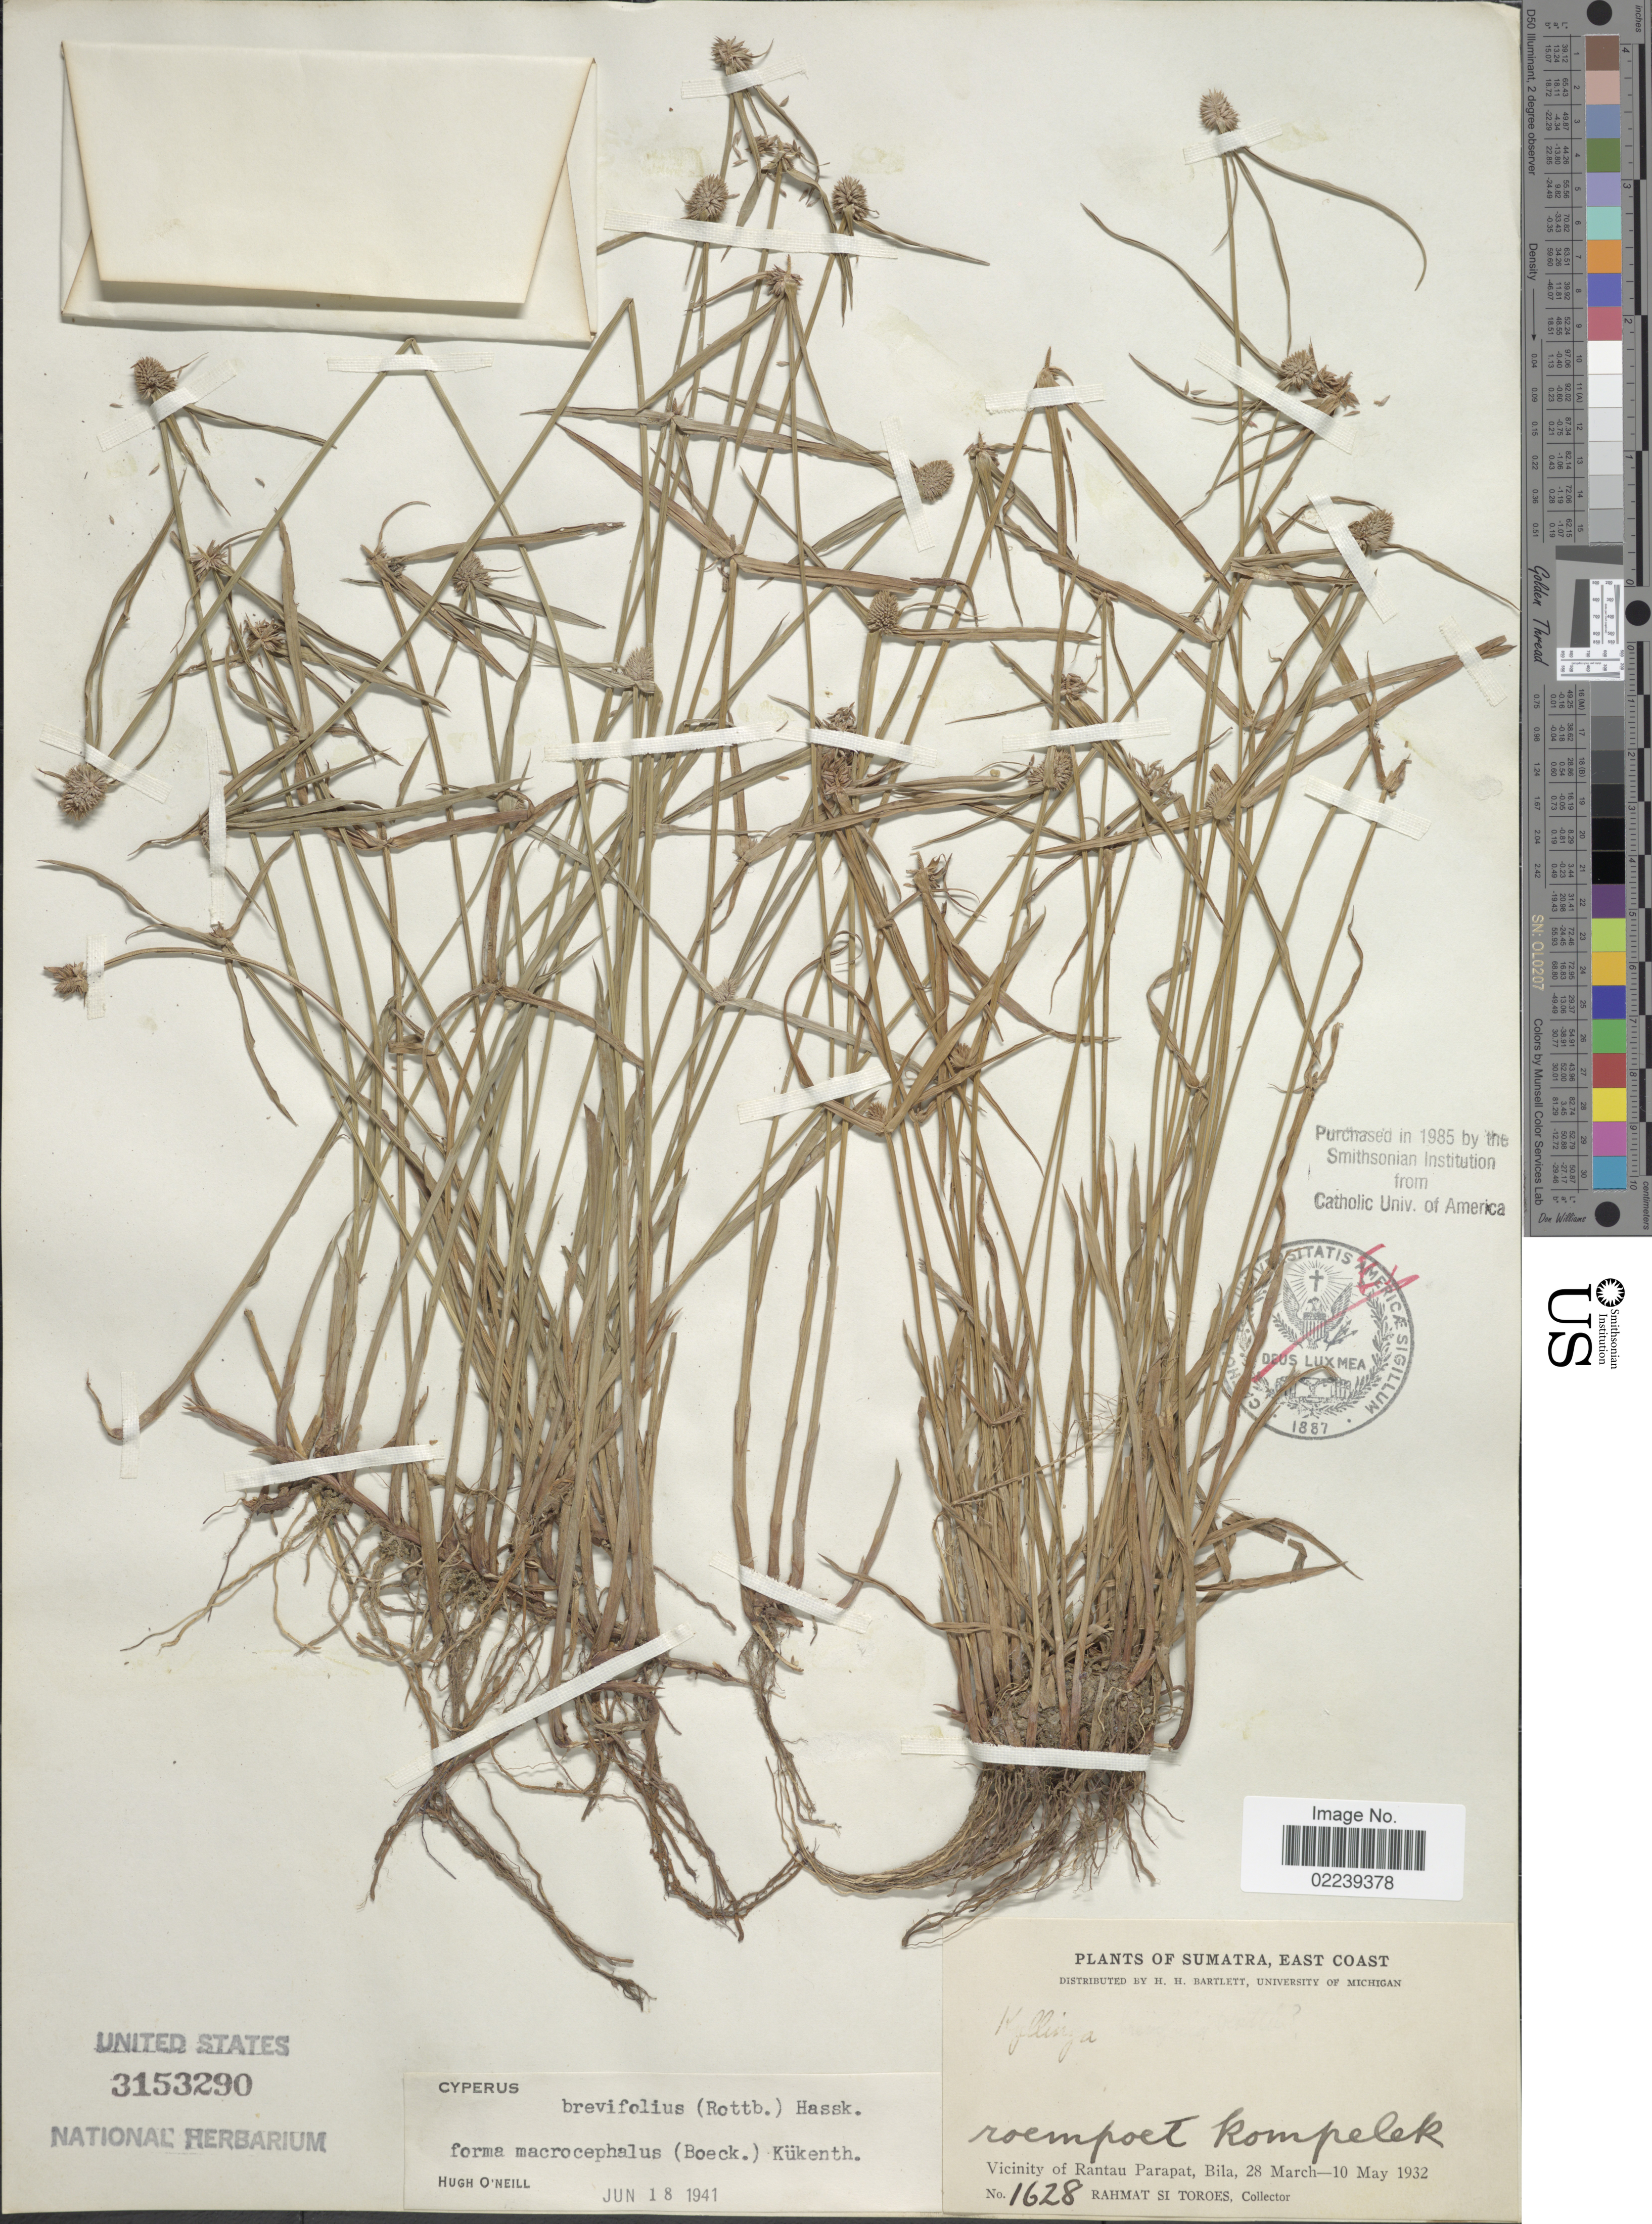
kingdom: Plantae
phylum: Tracheophyta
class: Liliopsida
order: Poales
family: Cyperaceae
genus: Cyperus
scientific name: Cyperus brevifolius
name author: (Rottb.) Hassk.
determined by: Strong, M. T., (US), Smithsonian Institution - National Museum of Natural History (UNITED STATES)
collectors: Rahmat Si Boeea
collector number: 1628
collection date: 1932-03-28/1932-05-10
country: Indonesia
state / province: Sumatra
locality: East Coast, Roempoet Kompelek, Vicinity of Rantau Parapat, Bila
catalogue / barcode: US 3153290